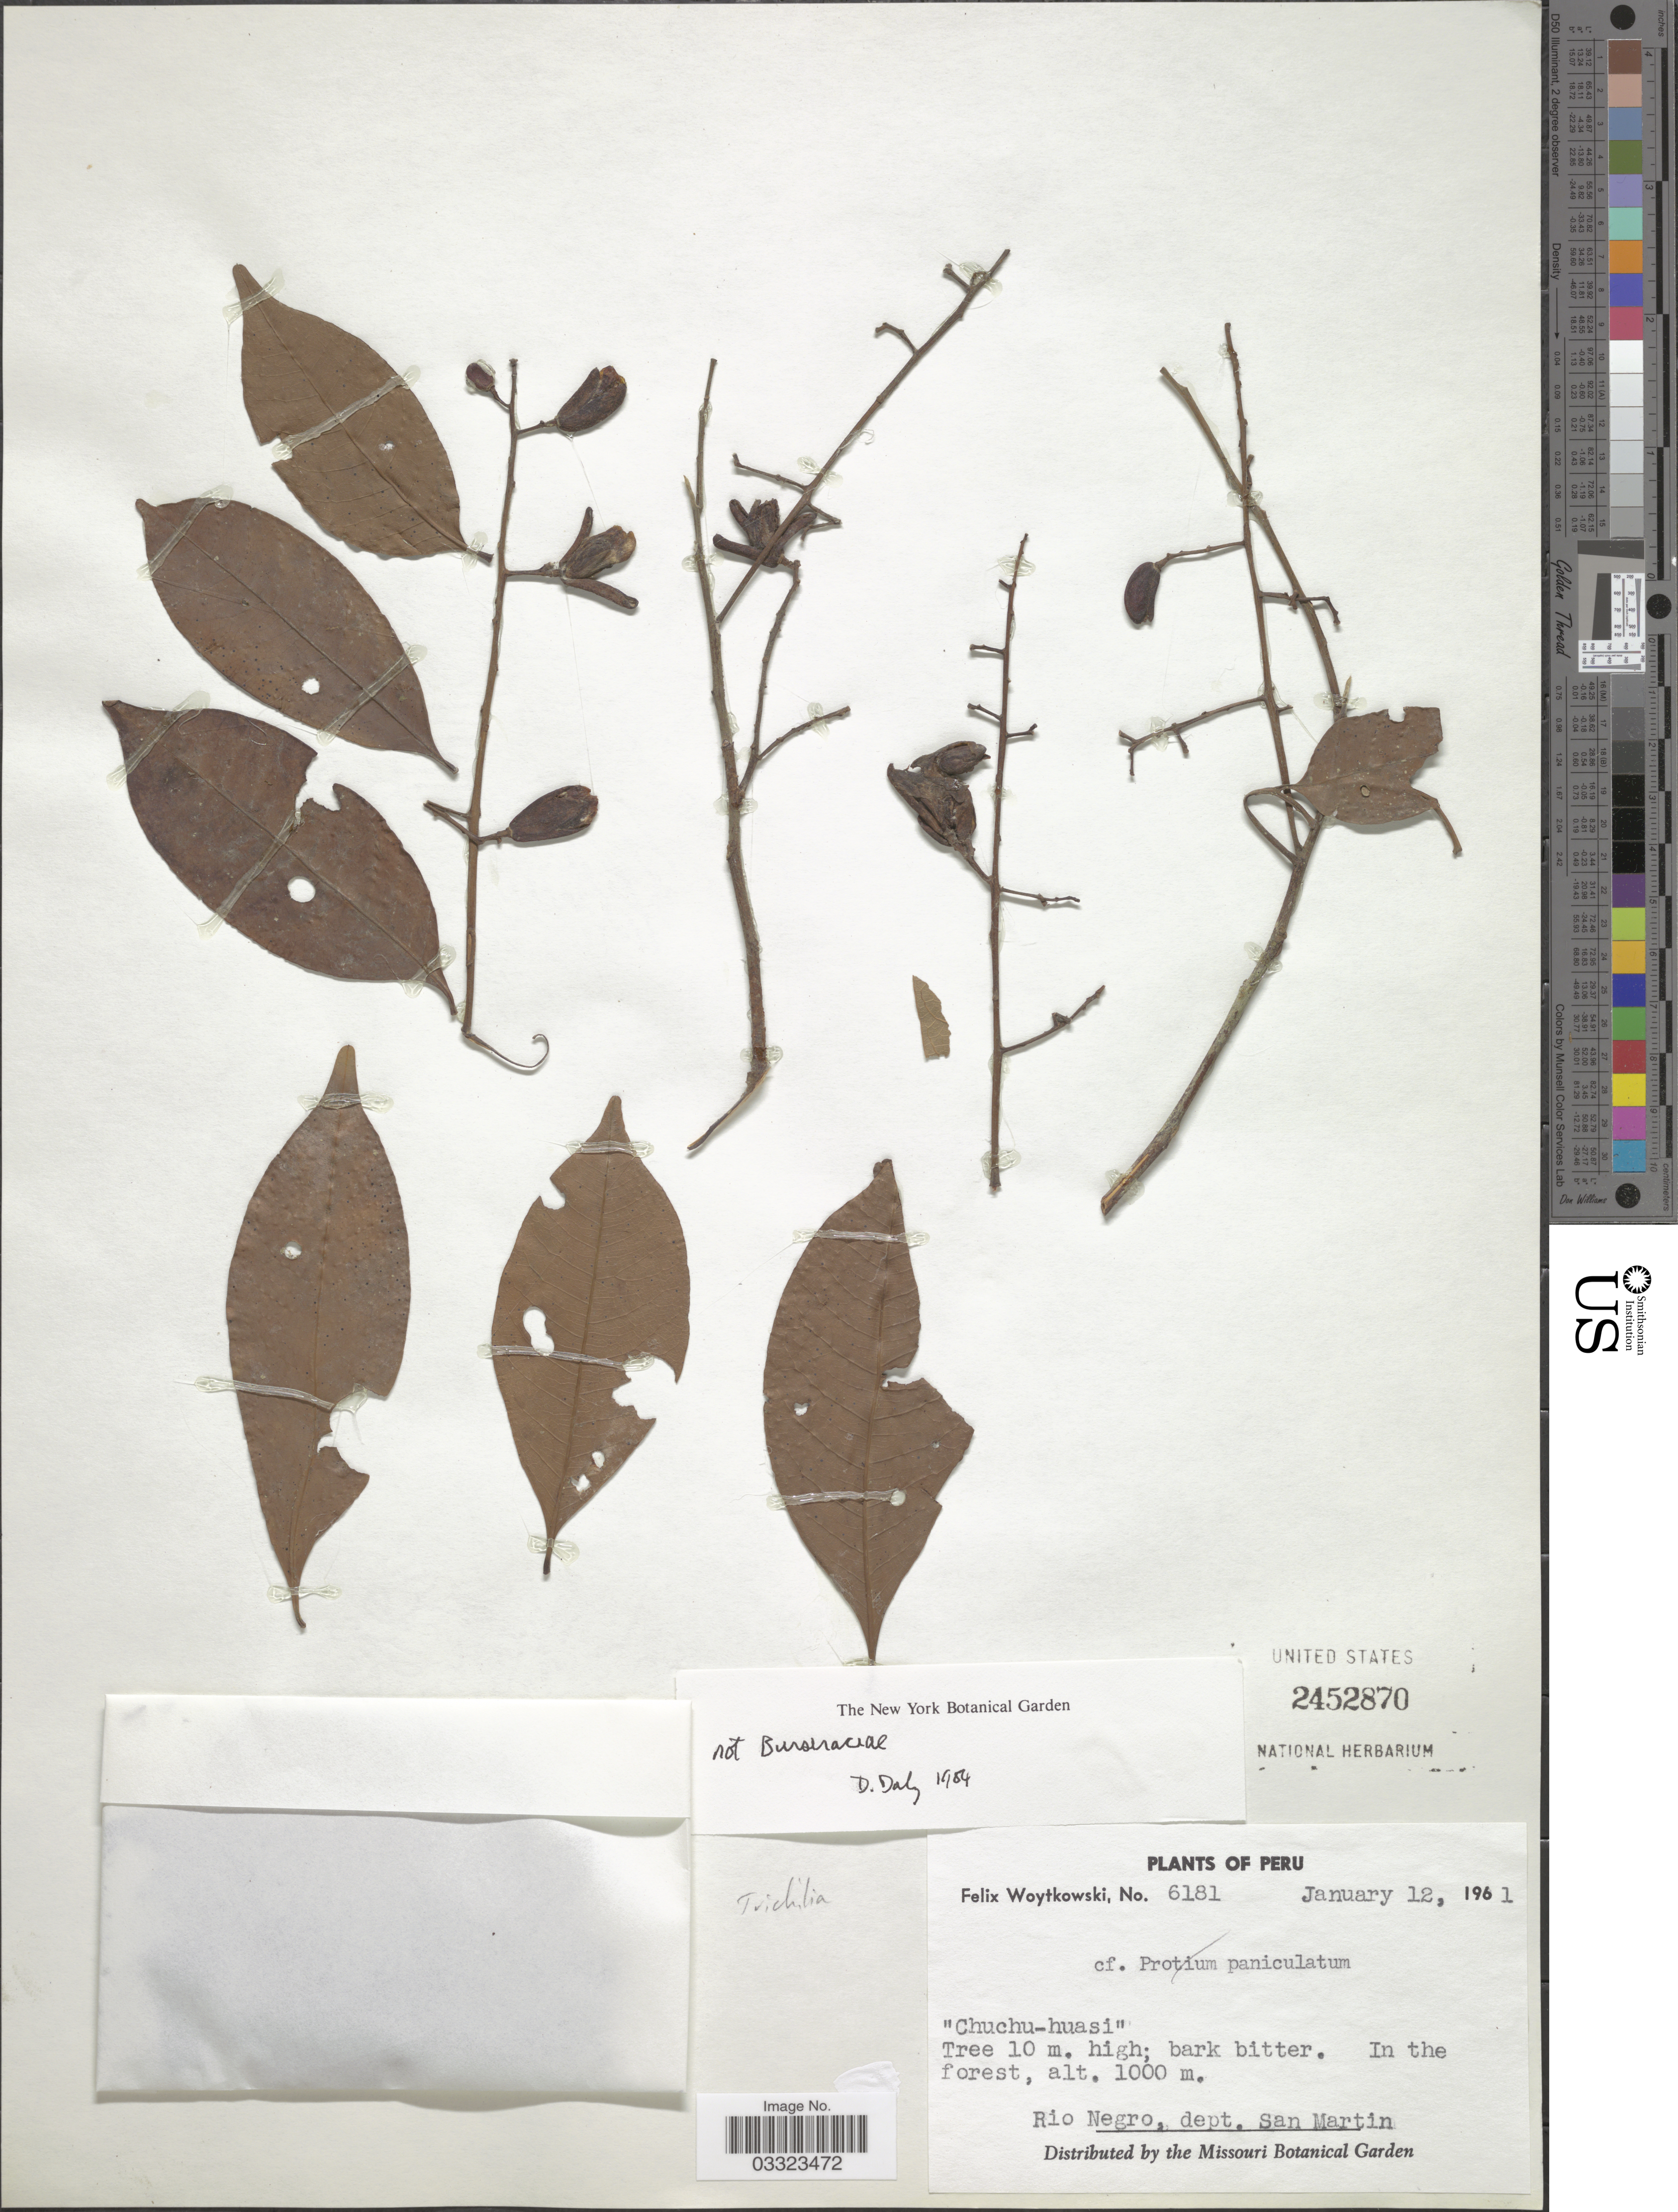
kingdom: Plantae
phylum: Tracheophyta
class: Magnoliopsida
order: Sapindales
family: Meliaceae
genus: Trichilia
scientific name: Trichilia sp.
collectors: F. Woytkowski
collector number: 6181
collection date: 1961-01-12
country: Peru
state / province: San Martín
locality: Rio Negro, dept. San Martin.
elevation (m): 1000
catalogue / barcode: US 2452870